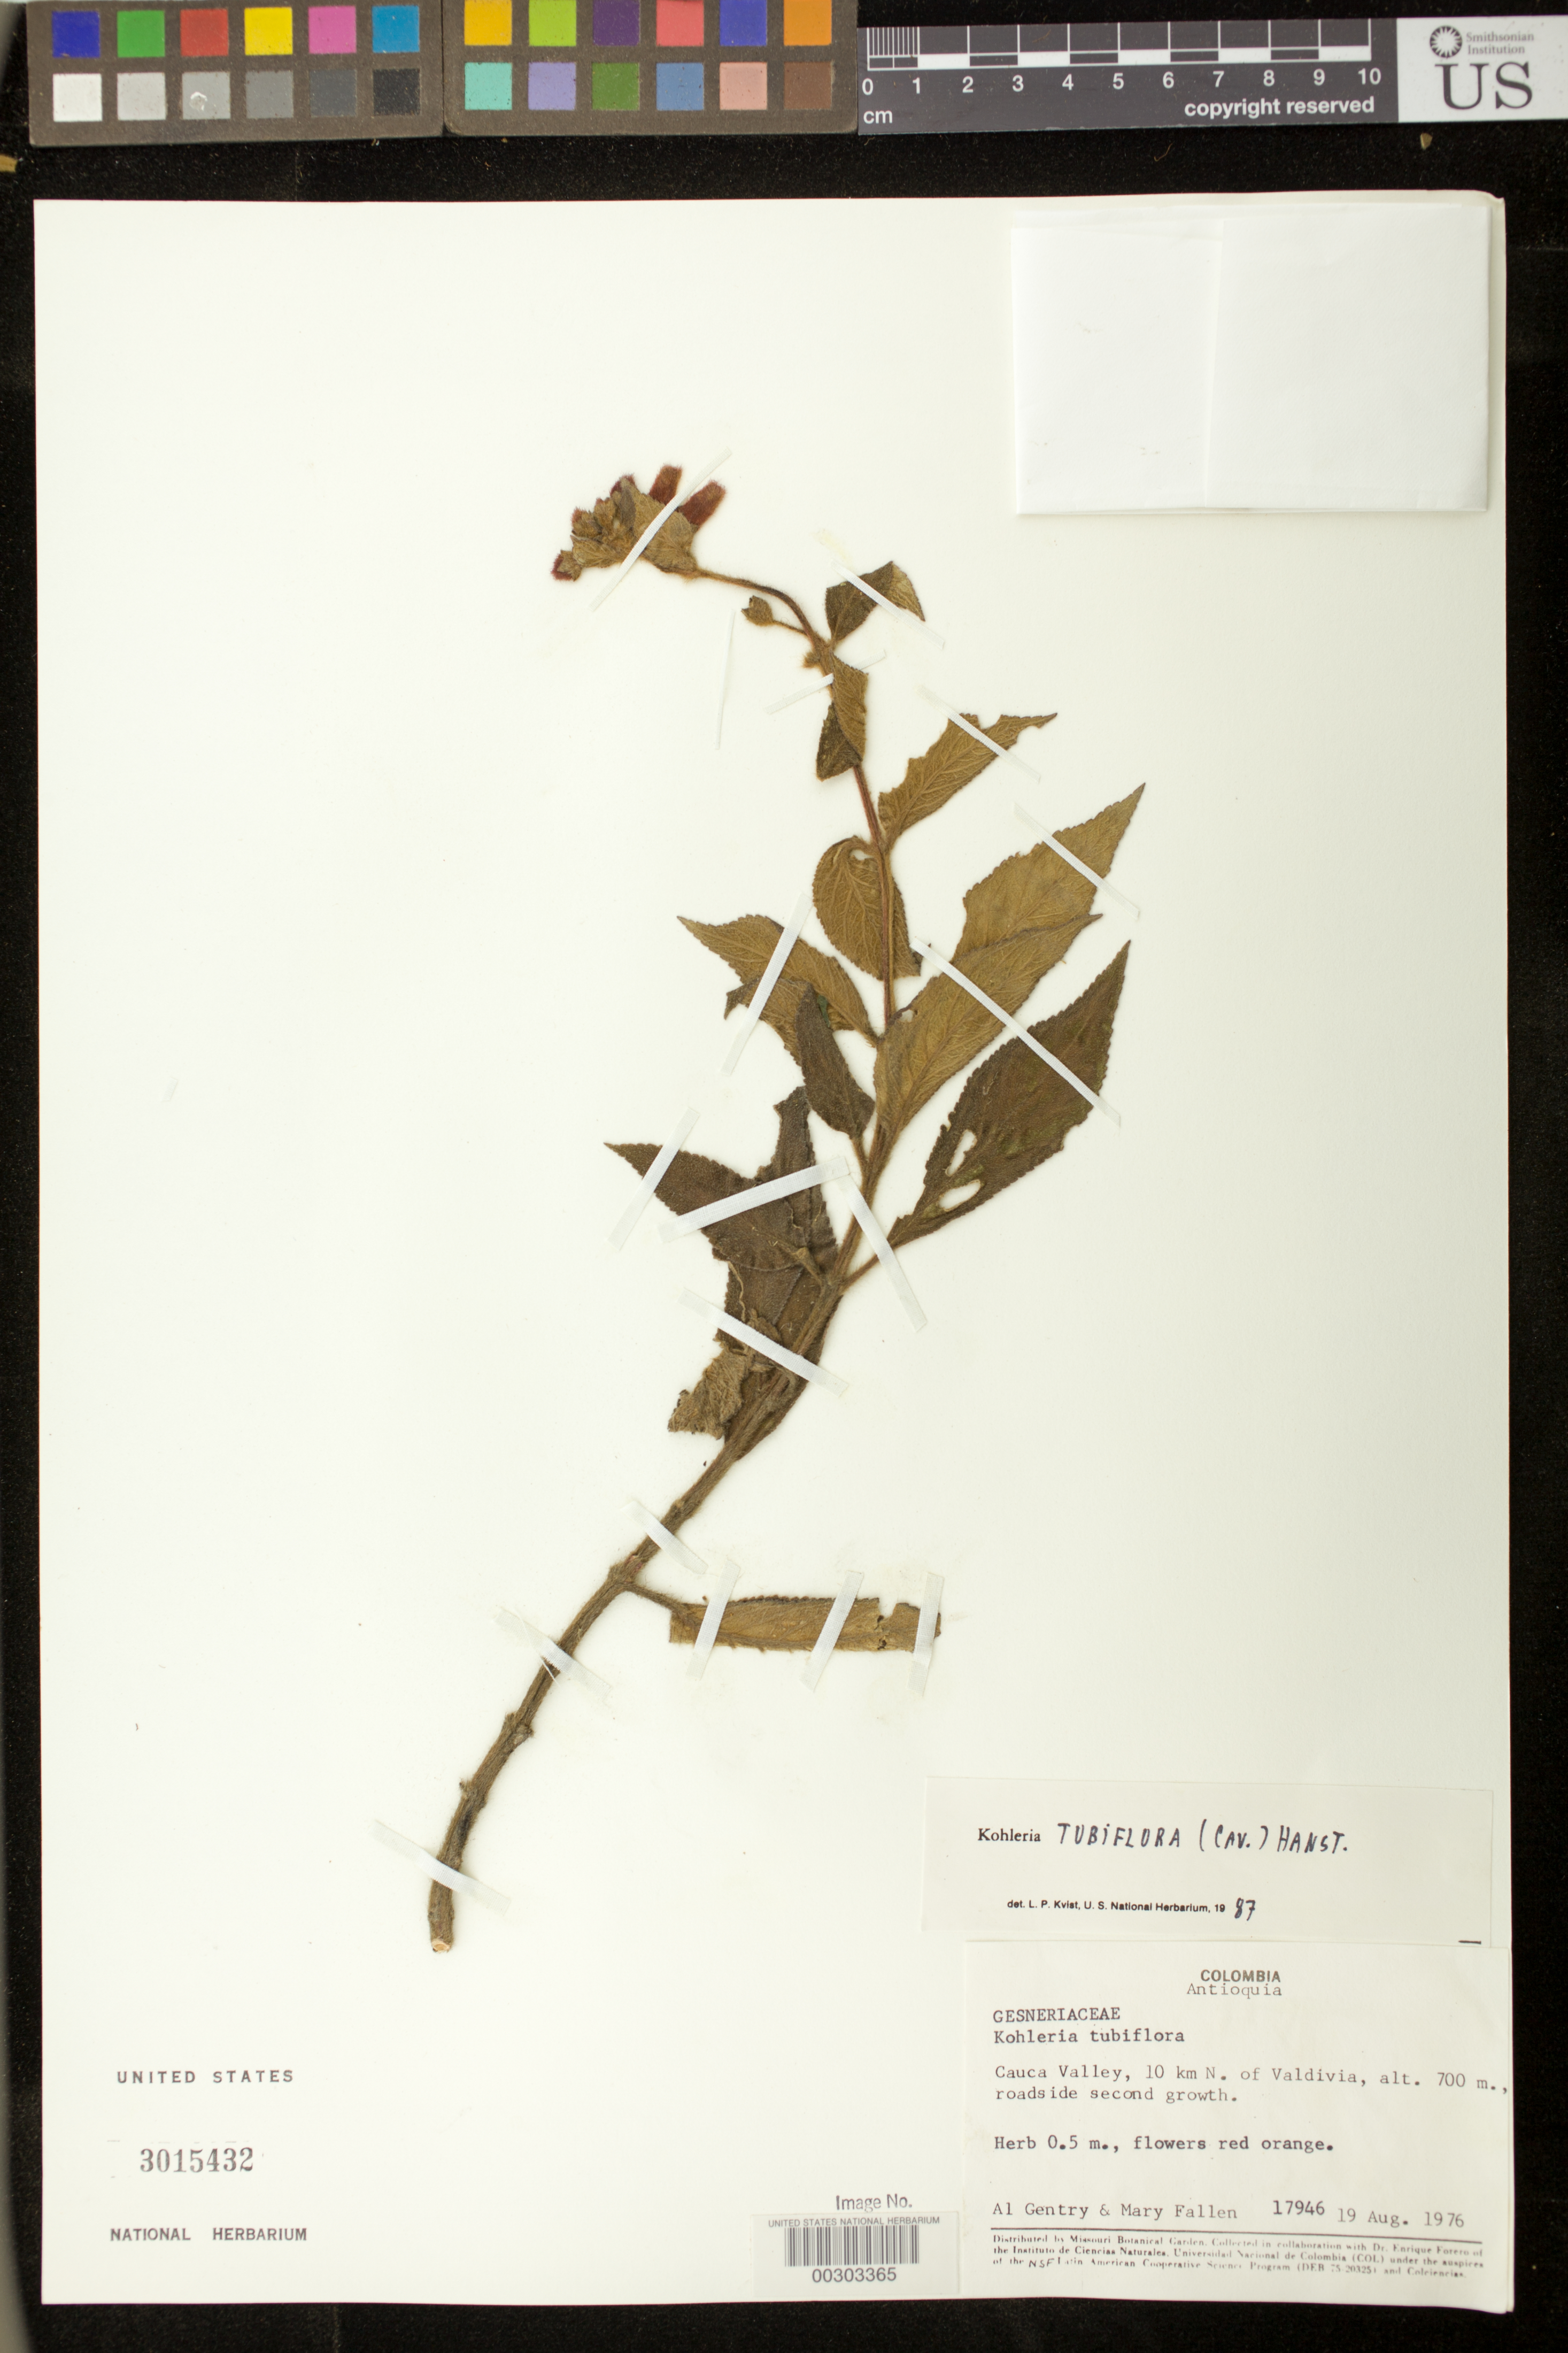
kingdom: Plantae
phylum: Tracheophyta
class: Magnoliopsida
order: Lamiales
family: Gesneriaceae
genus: Kohleria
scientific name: Kohleria tubiflora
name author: (Cav.) Hanst.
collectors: A. H. Gentry & M. Fallen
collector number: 17946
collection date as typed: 19 Aug 1976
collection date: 1976-08-19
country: Colombia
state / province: Antioquia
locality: Cauca Valley, 10 km N of Valdivia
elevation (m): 700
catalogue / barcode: US 3015432